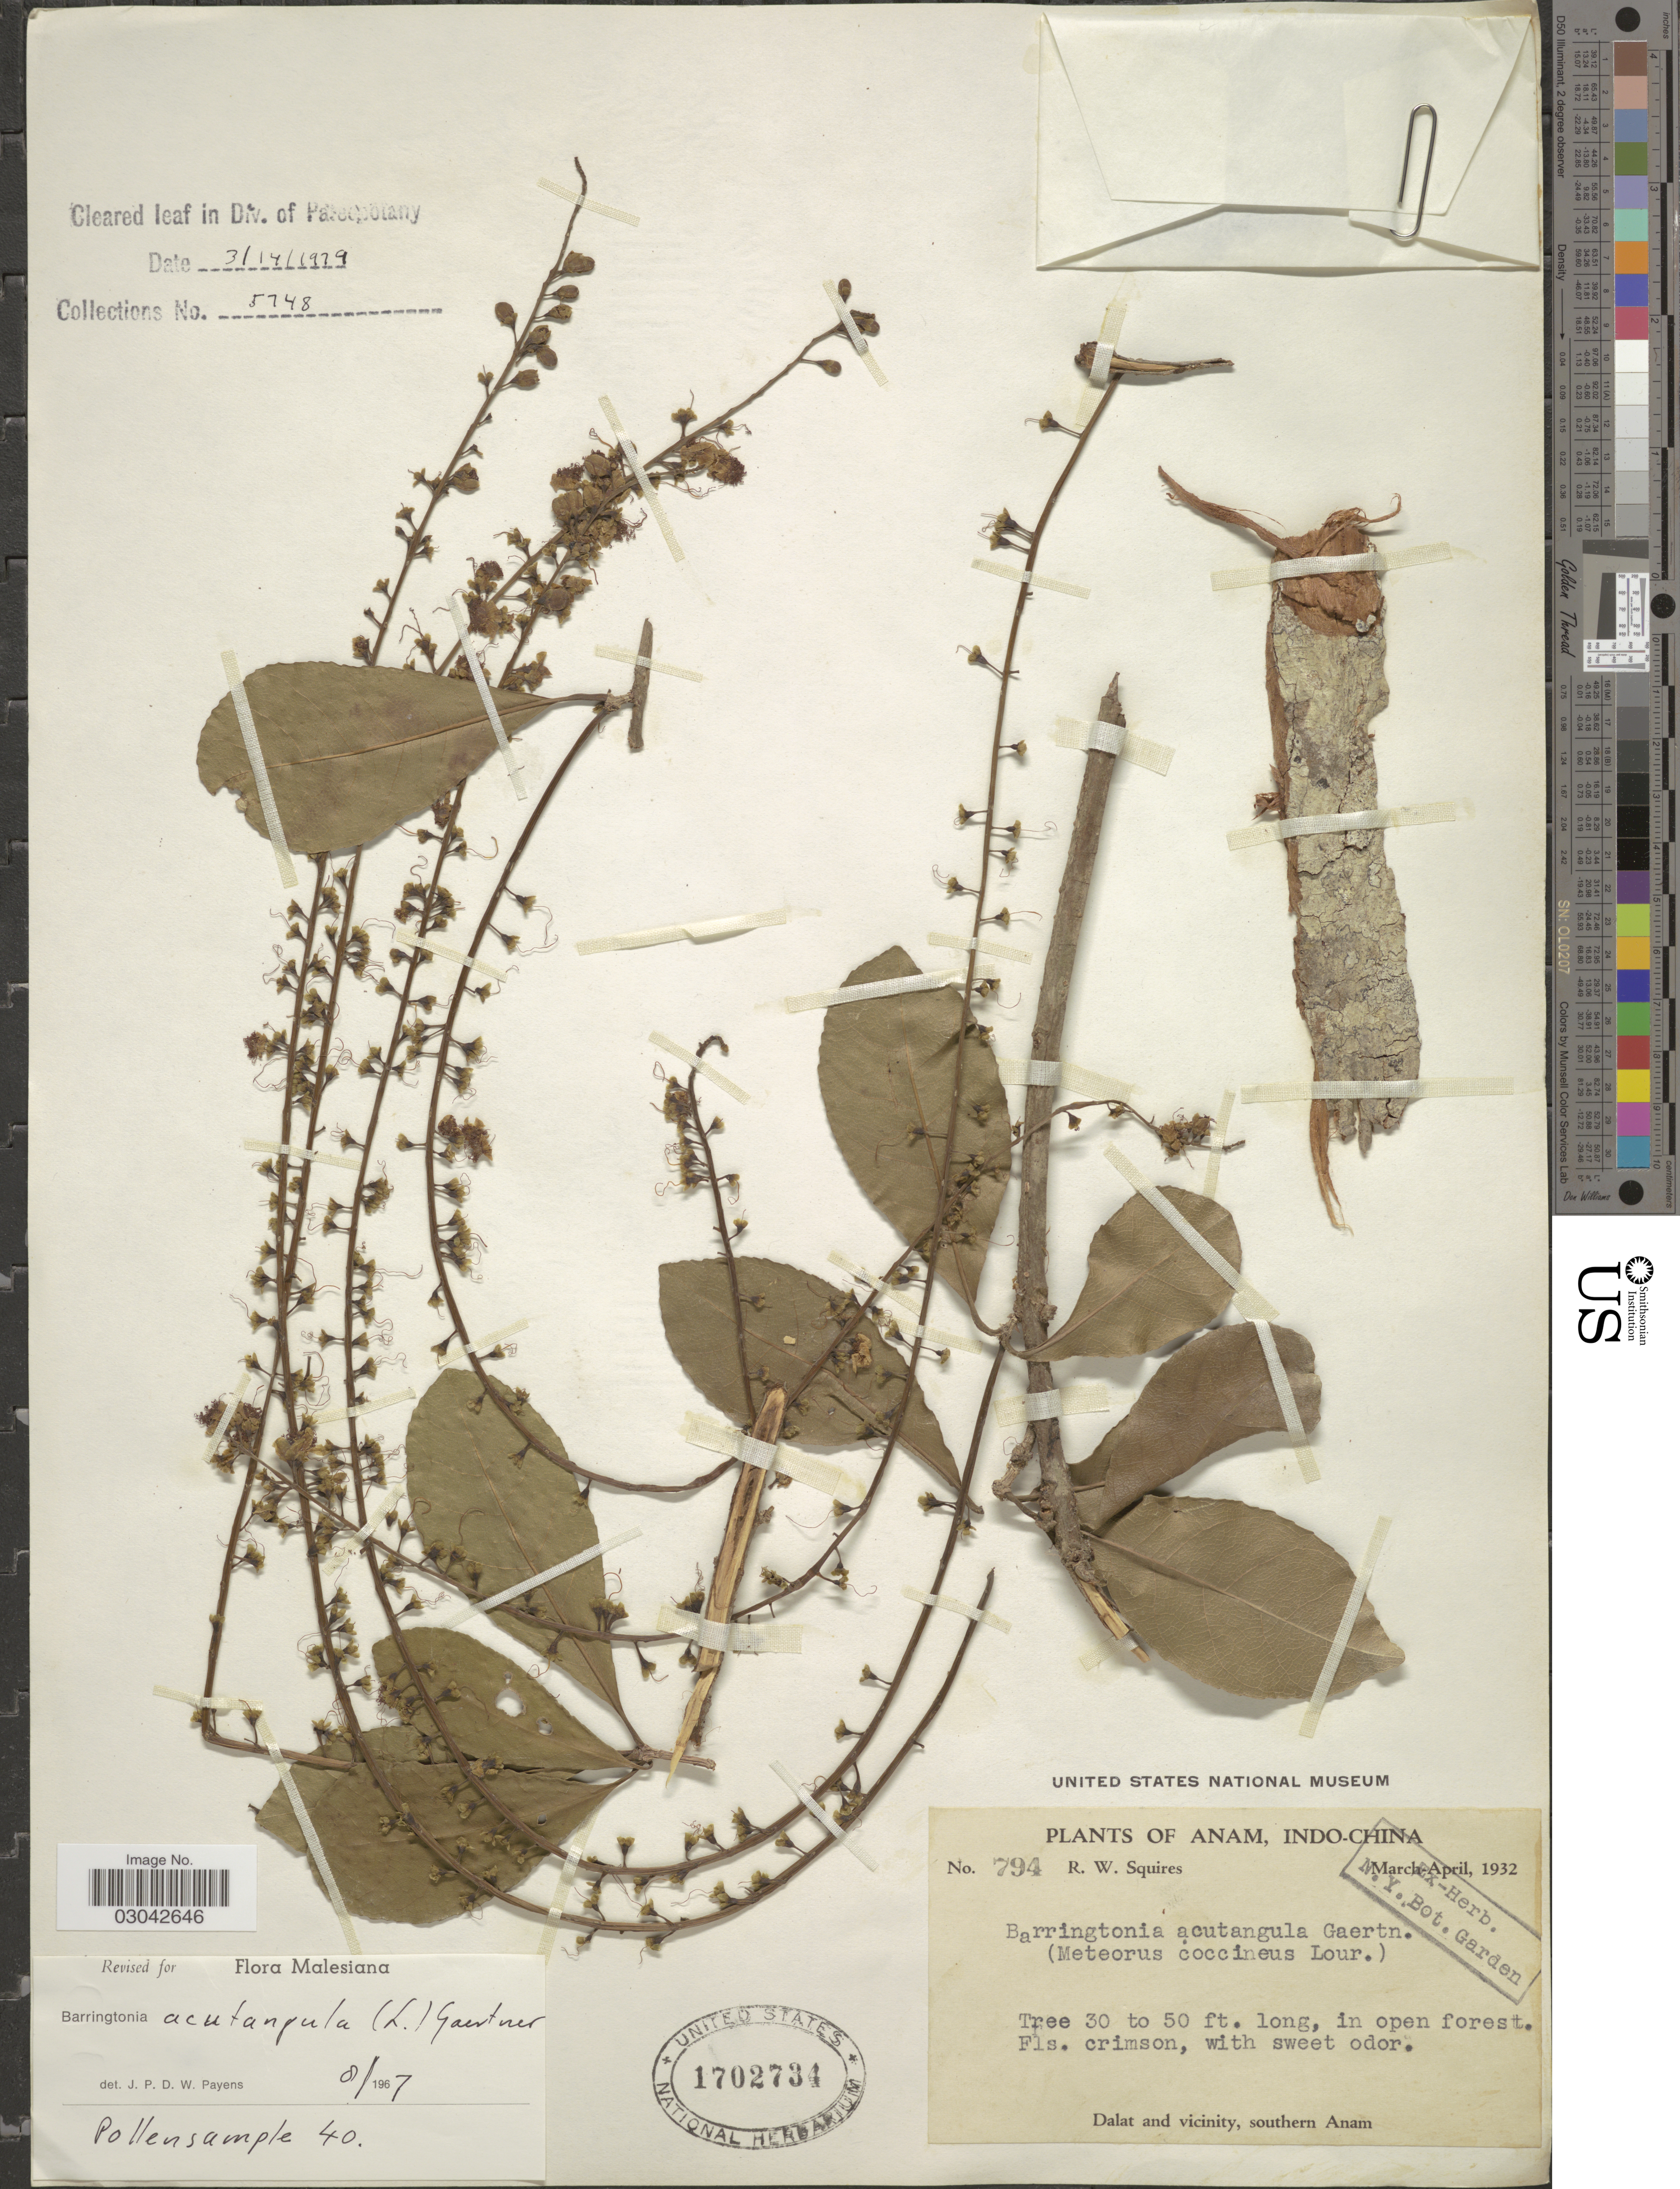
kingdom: Plantae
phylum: Tracheophyta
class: Magnoliopsida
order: Ericales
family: Lecythidaceae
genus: Barringtonia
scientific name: Barringtonia acutangula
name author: (L.) Gaertn.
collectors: R. Squires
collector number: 794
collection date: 1932-03/1932-04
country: Vietnam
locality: Anam, Indo-China. Dalat and vicinity, southern Anam.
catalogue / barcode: US 1702734